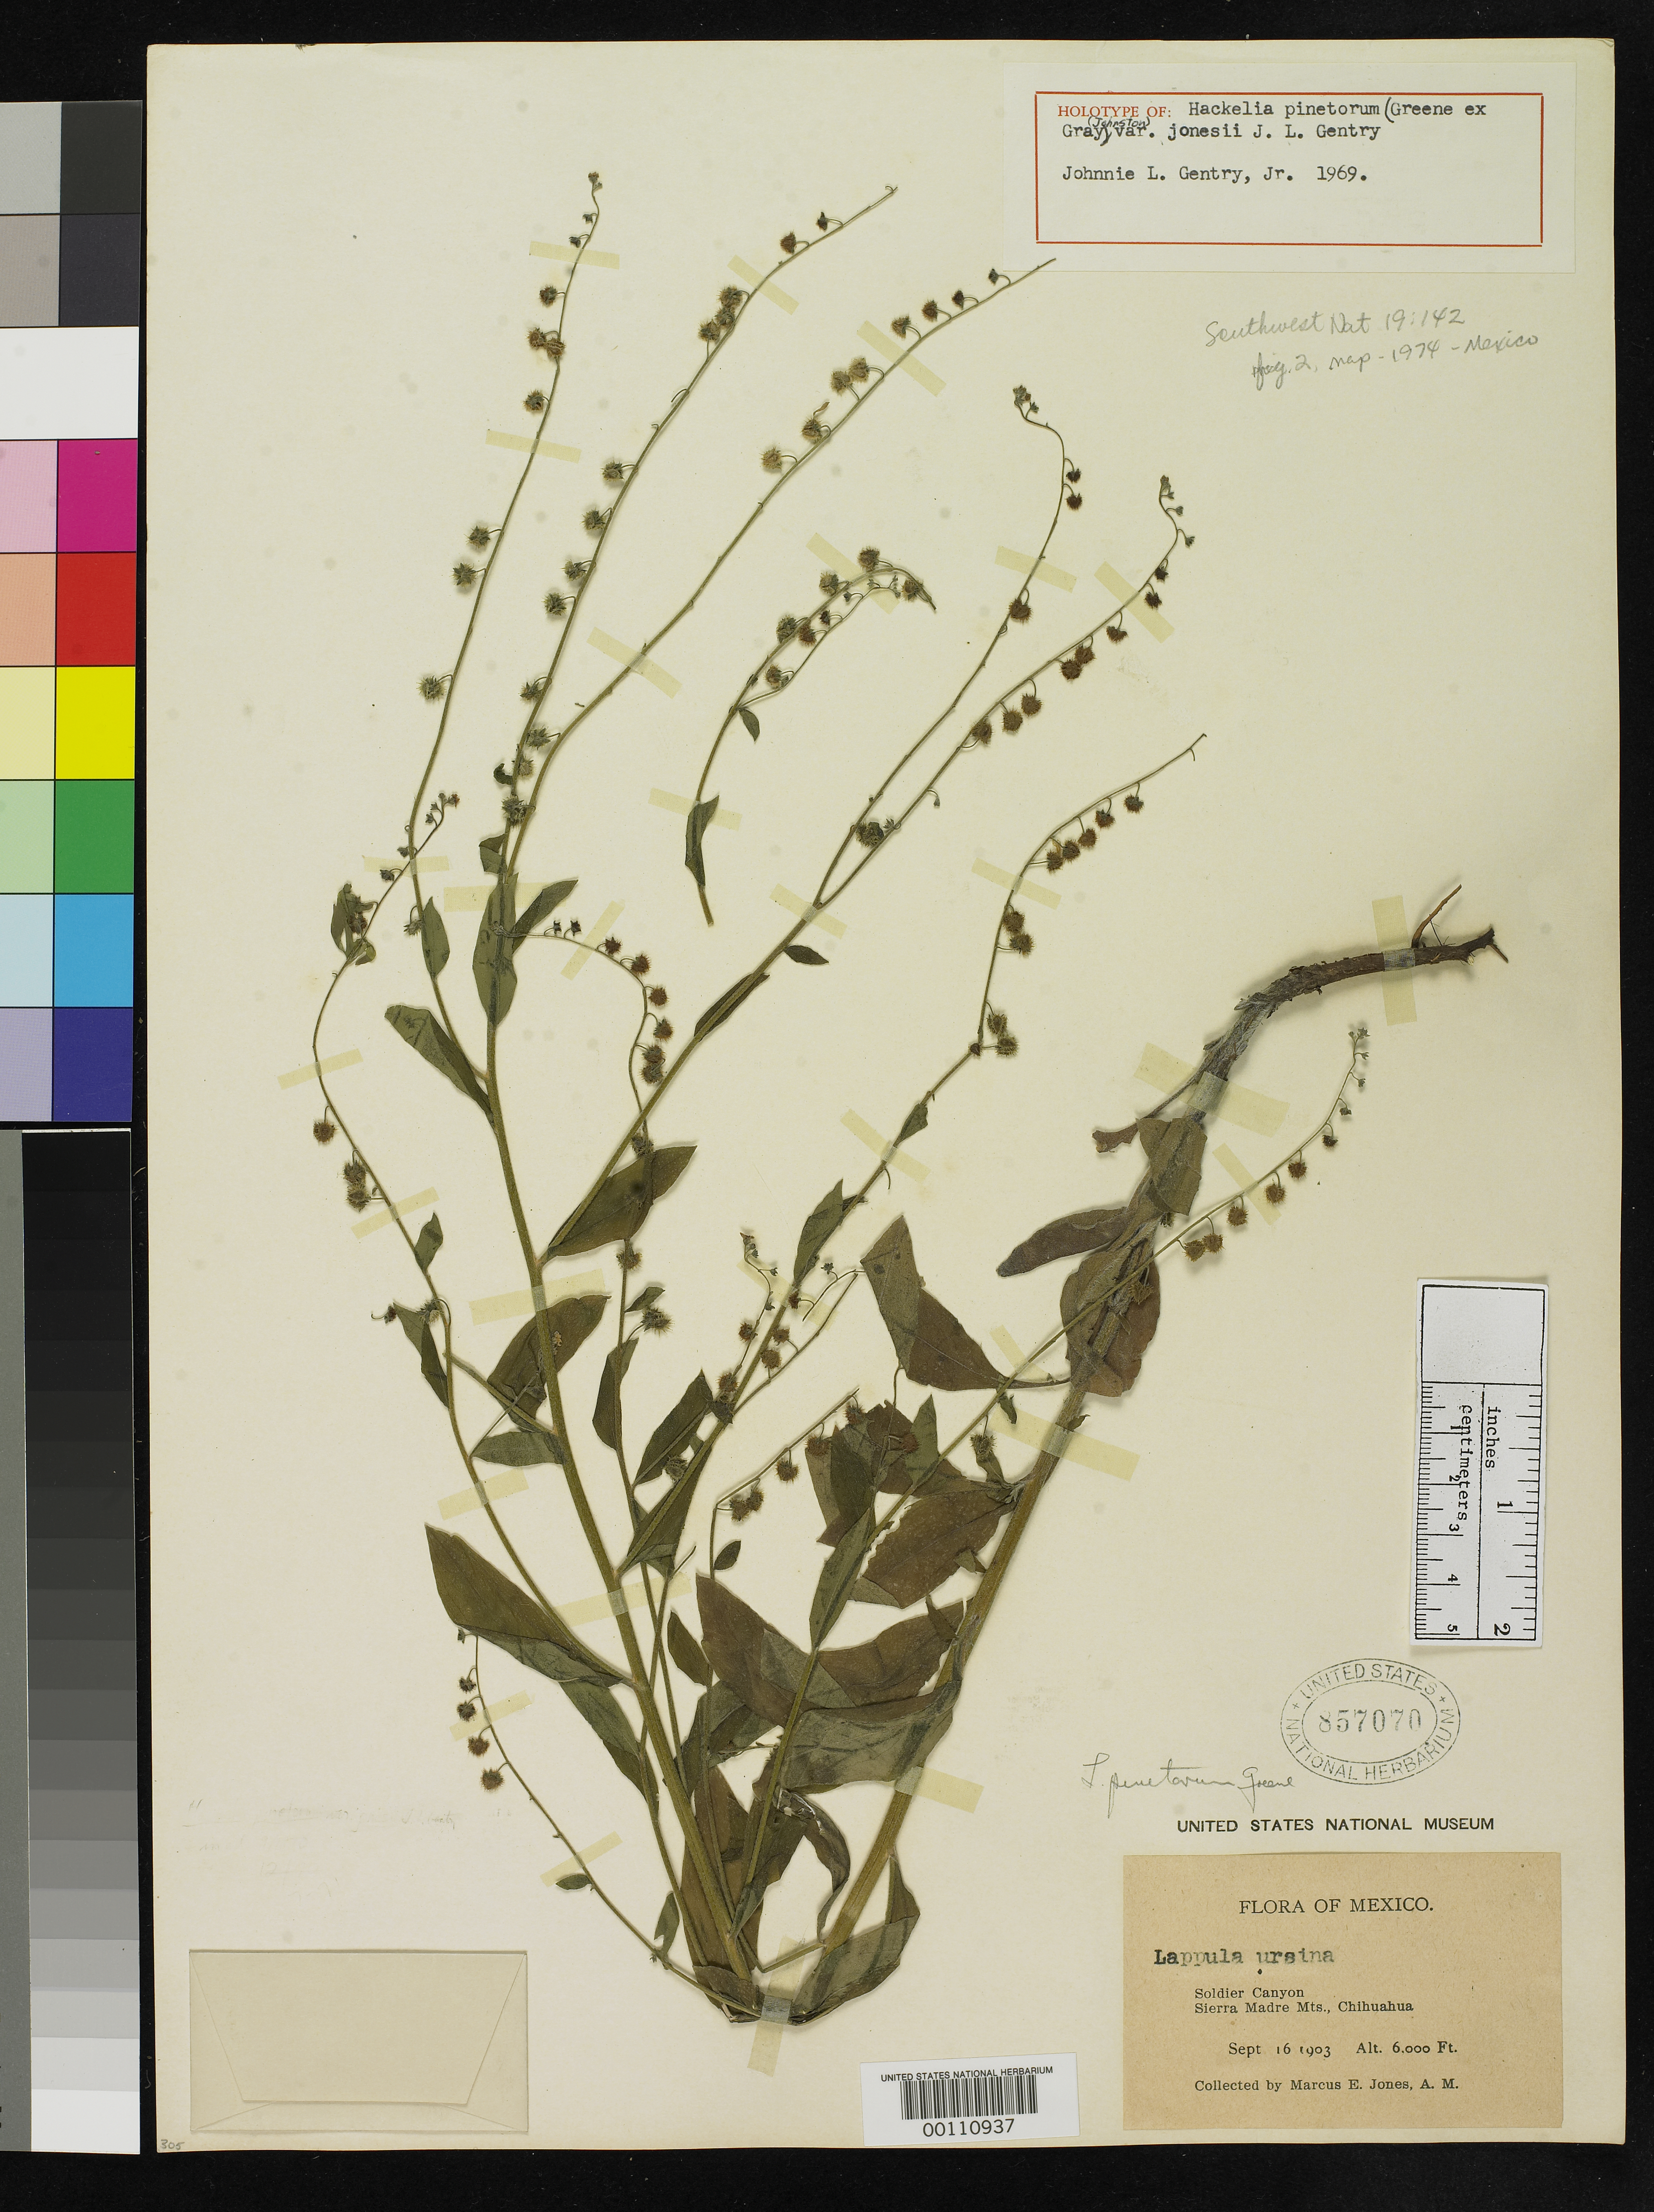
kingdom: Plantae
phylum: Tracheophyta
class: Magnoliopsida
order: Boraginales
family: Boraginaceae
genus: Hackelia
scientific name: Hackelia pinetorum var. jonesii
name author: J.L. Gentry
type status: Holotype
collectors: M. E. Jones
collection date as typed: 16 Sep 1903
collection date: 1903-09-16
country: Mexico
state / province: Chihuahua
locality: Sierra Madre, Soldier Canyon; alt. 6000 ft.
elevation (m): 1829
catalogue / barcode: US 857070